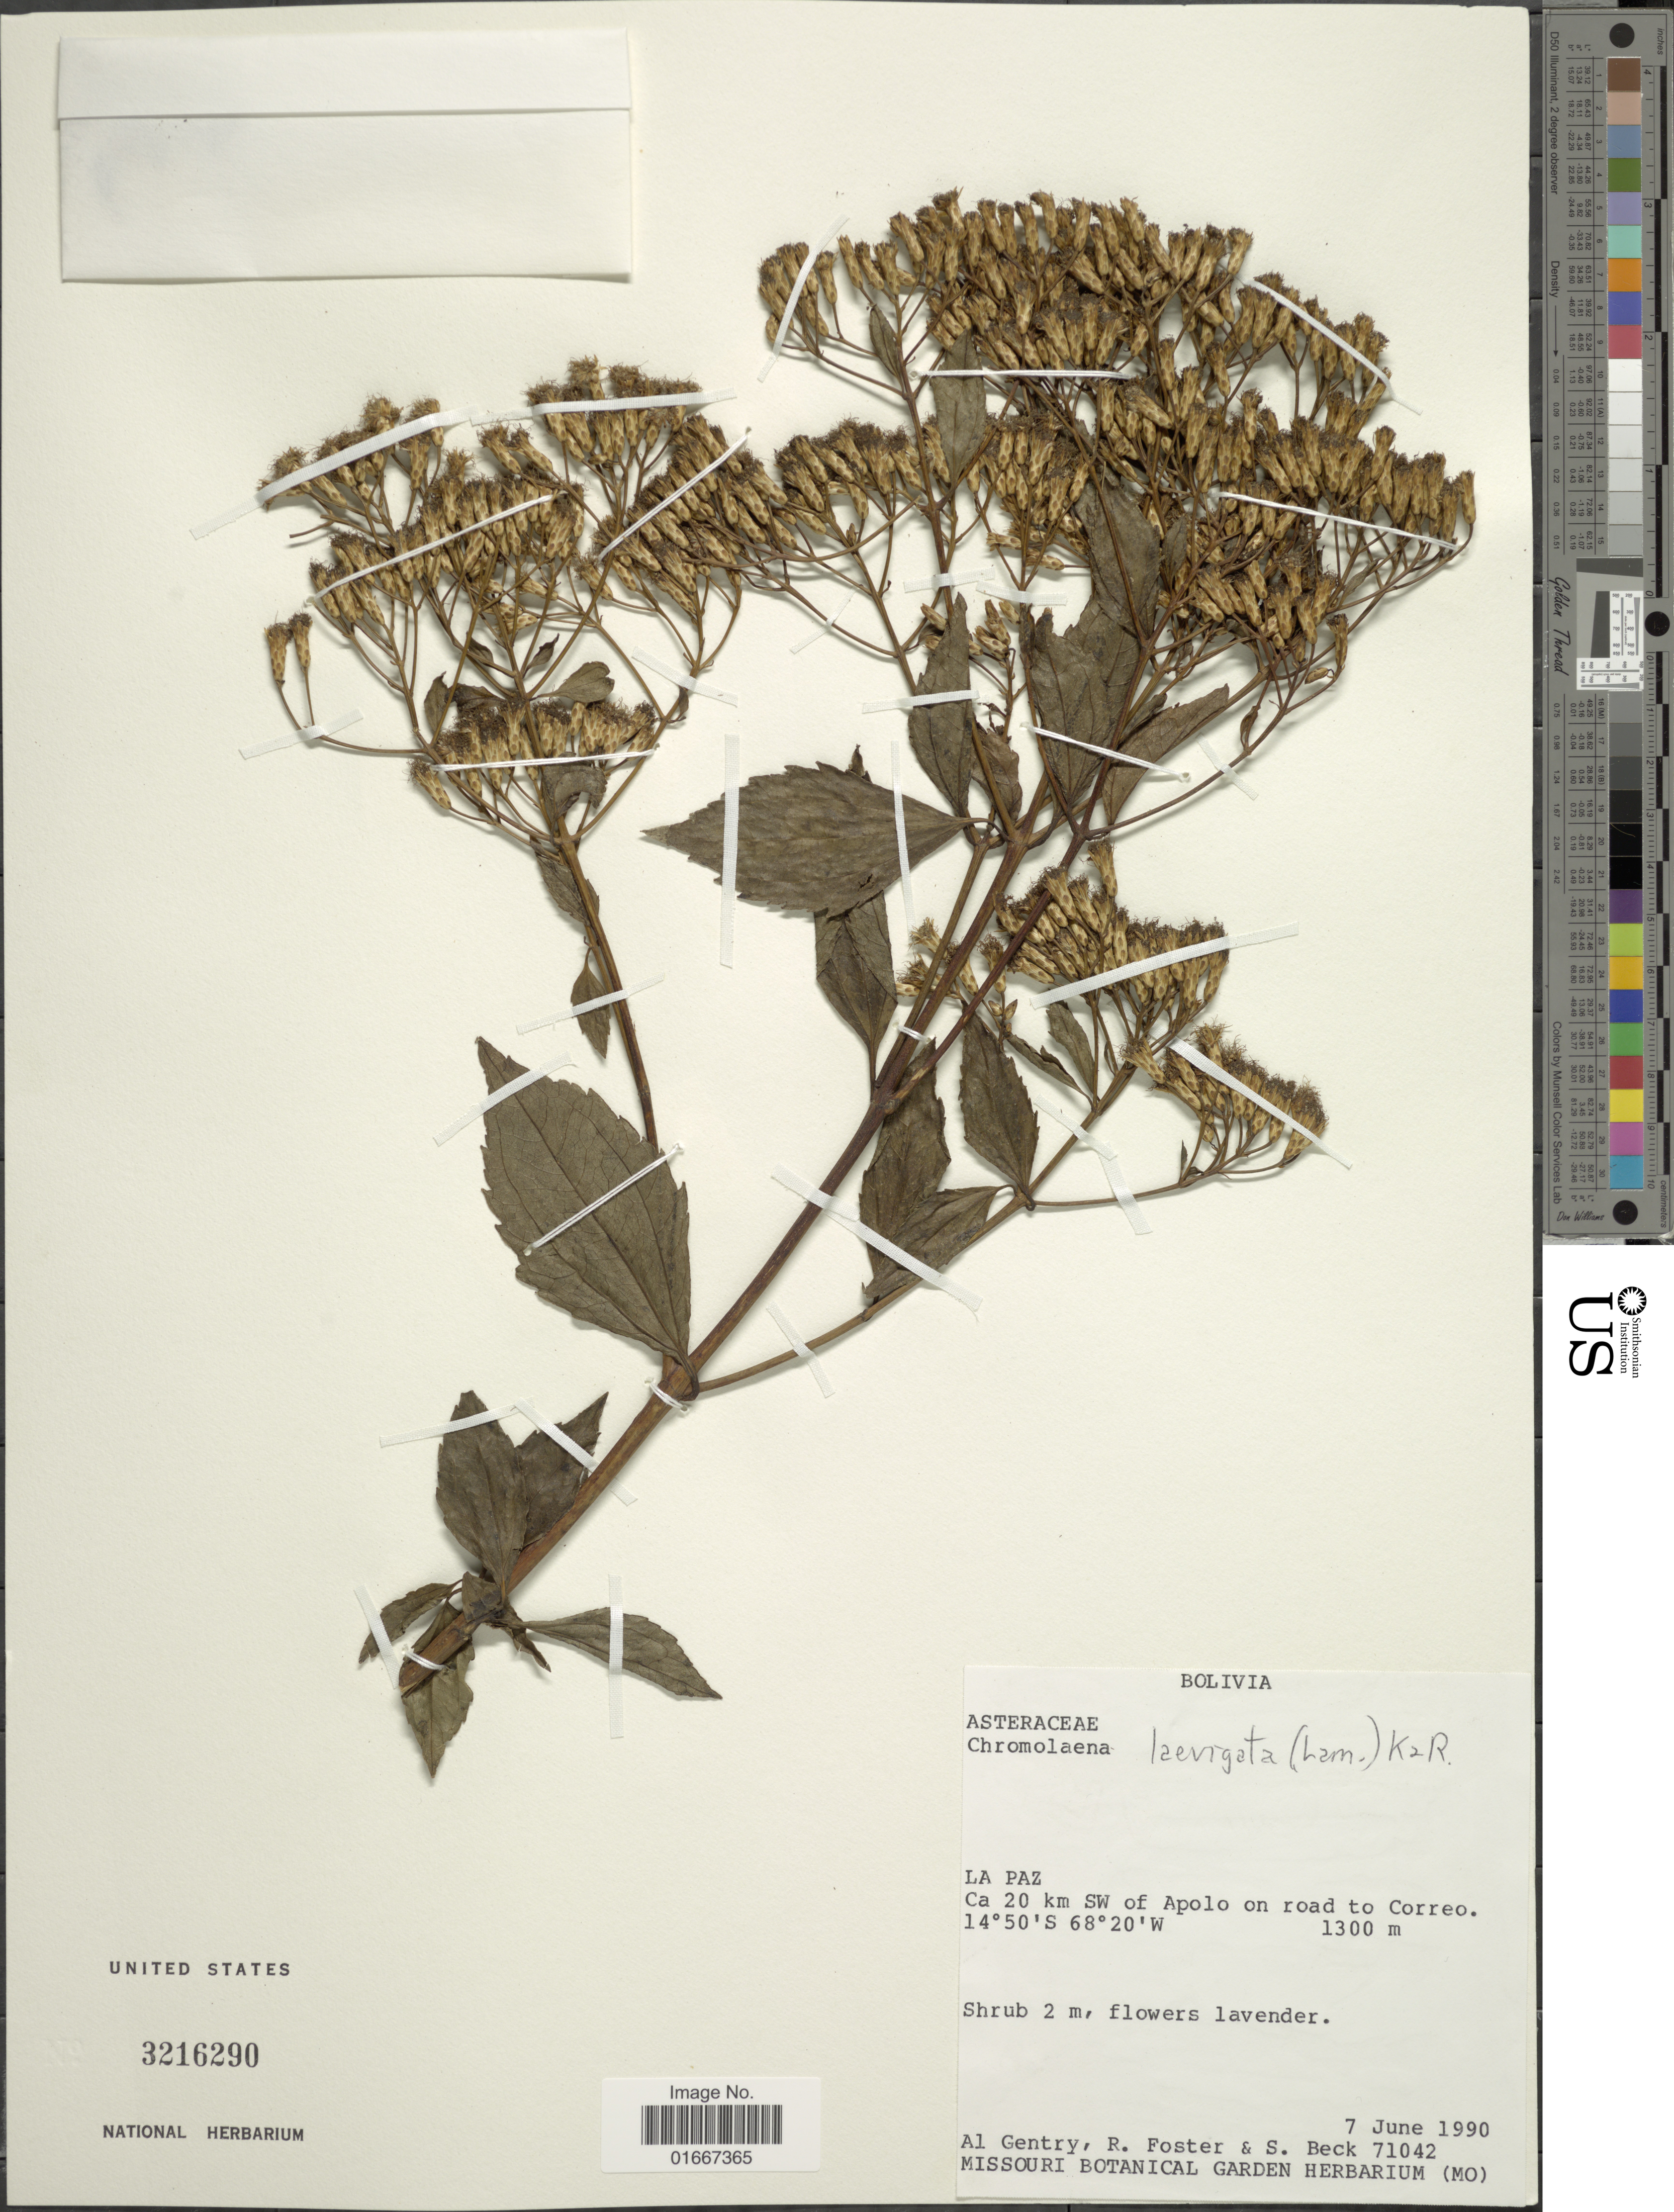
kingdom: Plantae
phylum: Tracheophyta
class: Magnoliopsida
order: Asterales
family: Asteraceae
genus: Chromolaena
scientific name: Chromolaena laevigata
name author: (Lam.) R.M. King & H. Rob.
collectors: A. H. Gentry, R. Foster & S. G. Beck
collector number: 71042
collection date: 1990-06-07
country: Bolivia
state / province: La Paz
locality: Ca 20 km SW of Apolo on road to Correo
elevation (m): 1300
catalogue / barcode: US 3216290